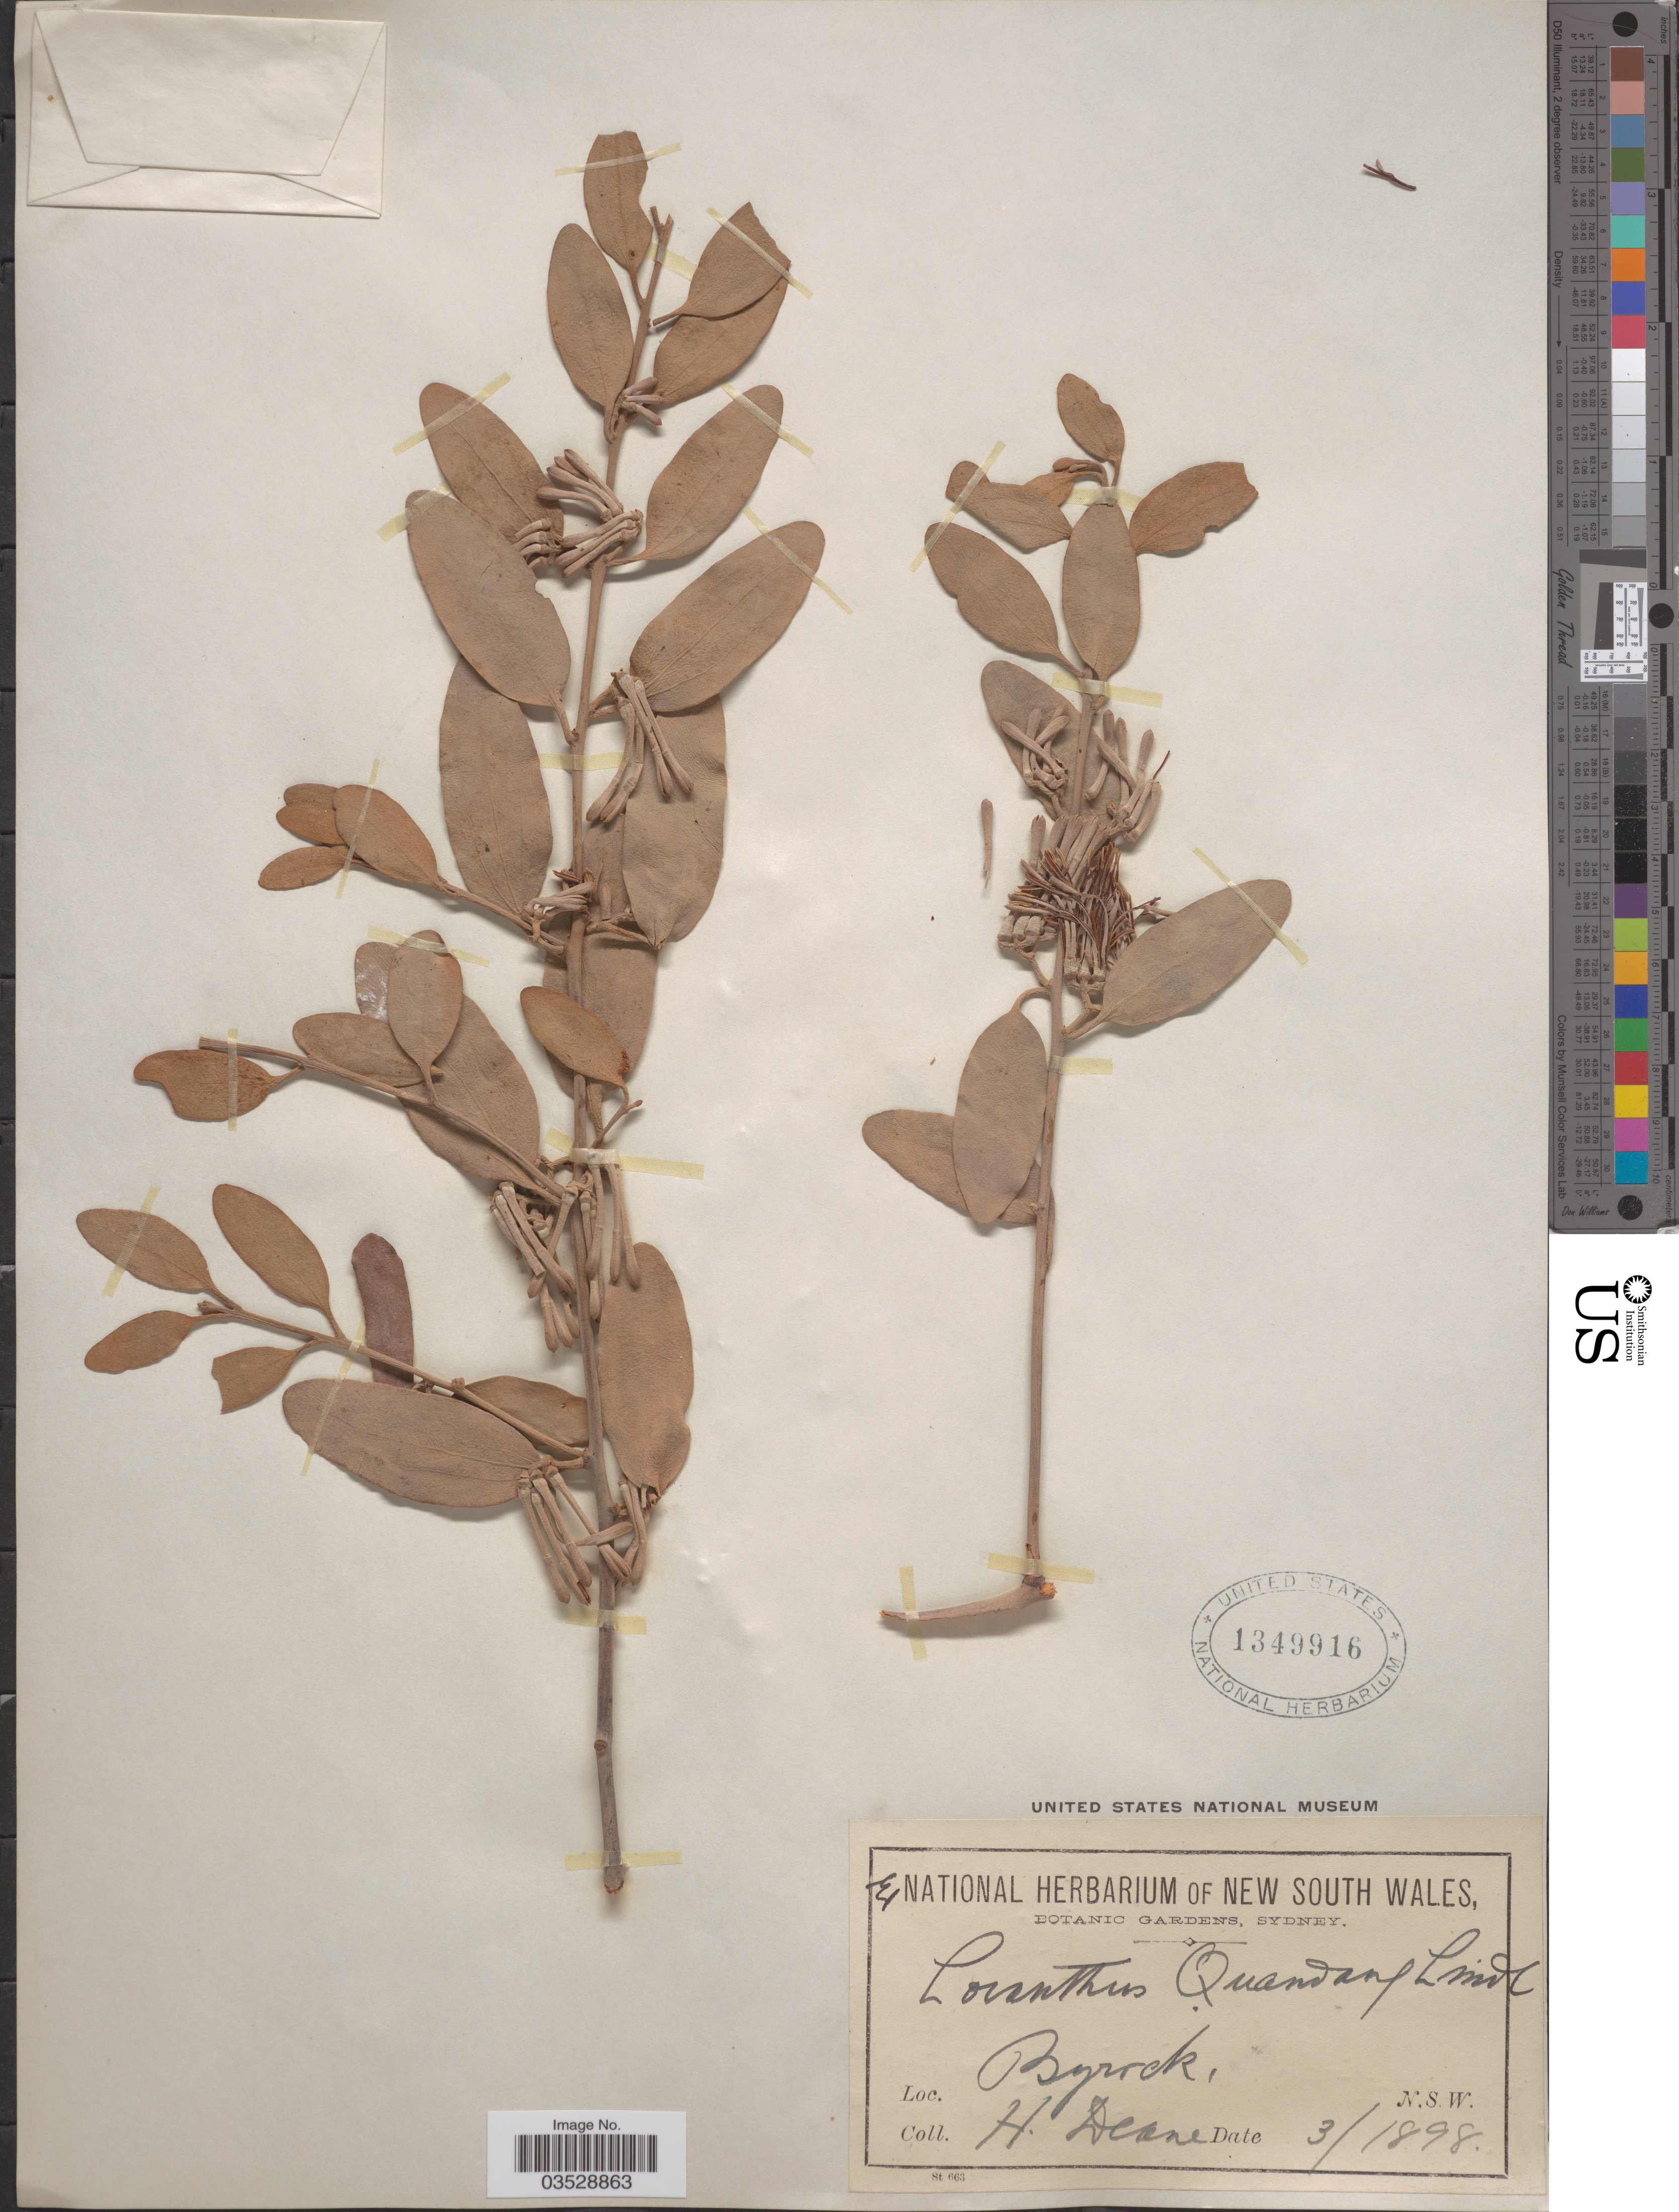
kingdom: Plantae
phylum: Tracheophyta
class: Magnoliopsida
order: Santalales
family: Loranthaceae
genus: Amyema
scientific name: Amyema quandang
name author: (Lindl.) Tiegh.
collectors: H. Deane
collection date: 1898-03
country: Australia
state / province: New South Wales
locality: Byrock.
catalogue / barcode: US 1349916